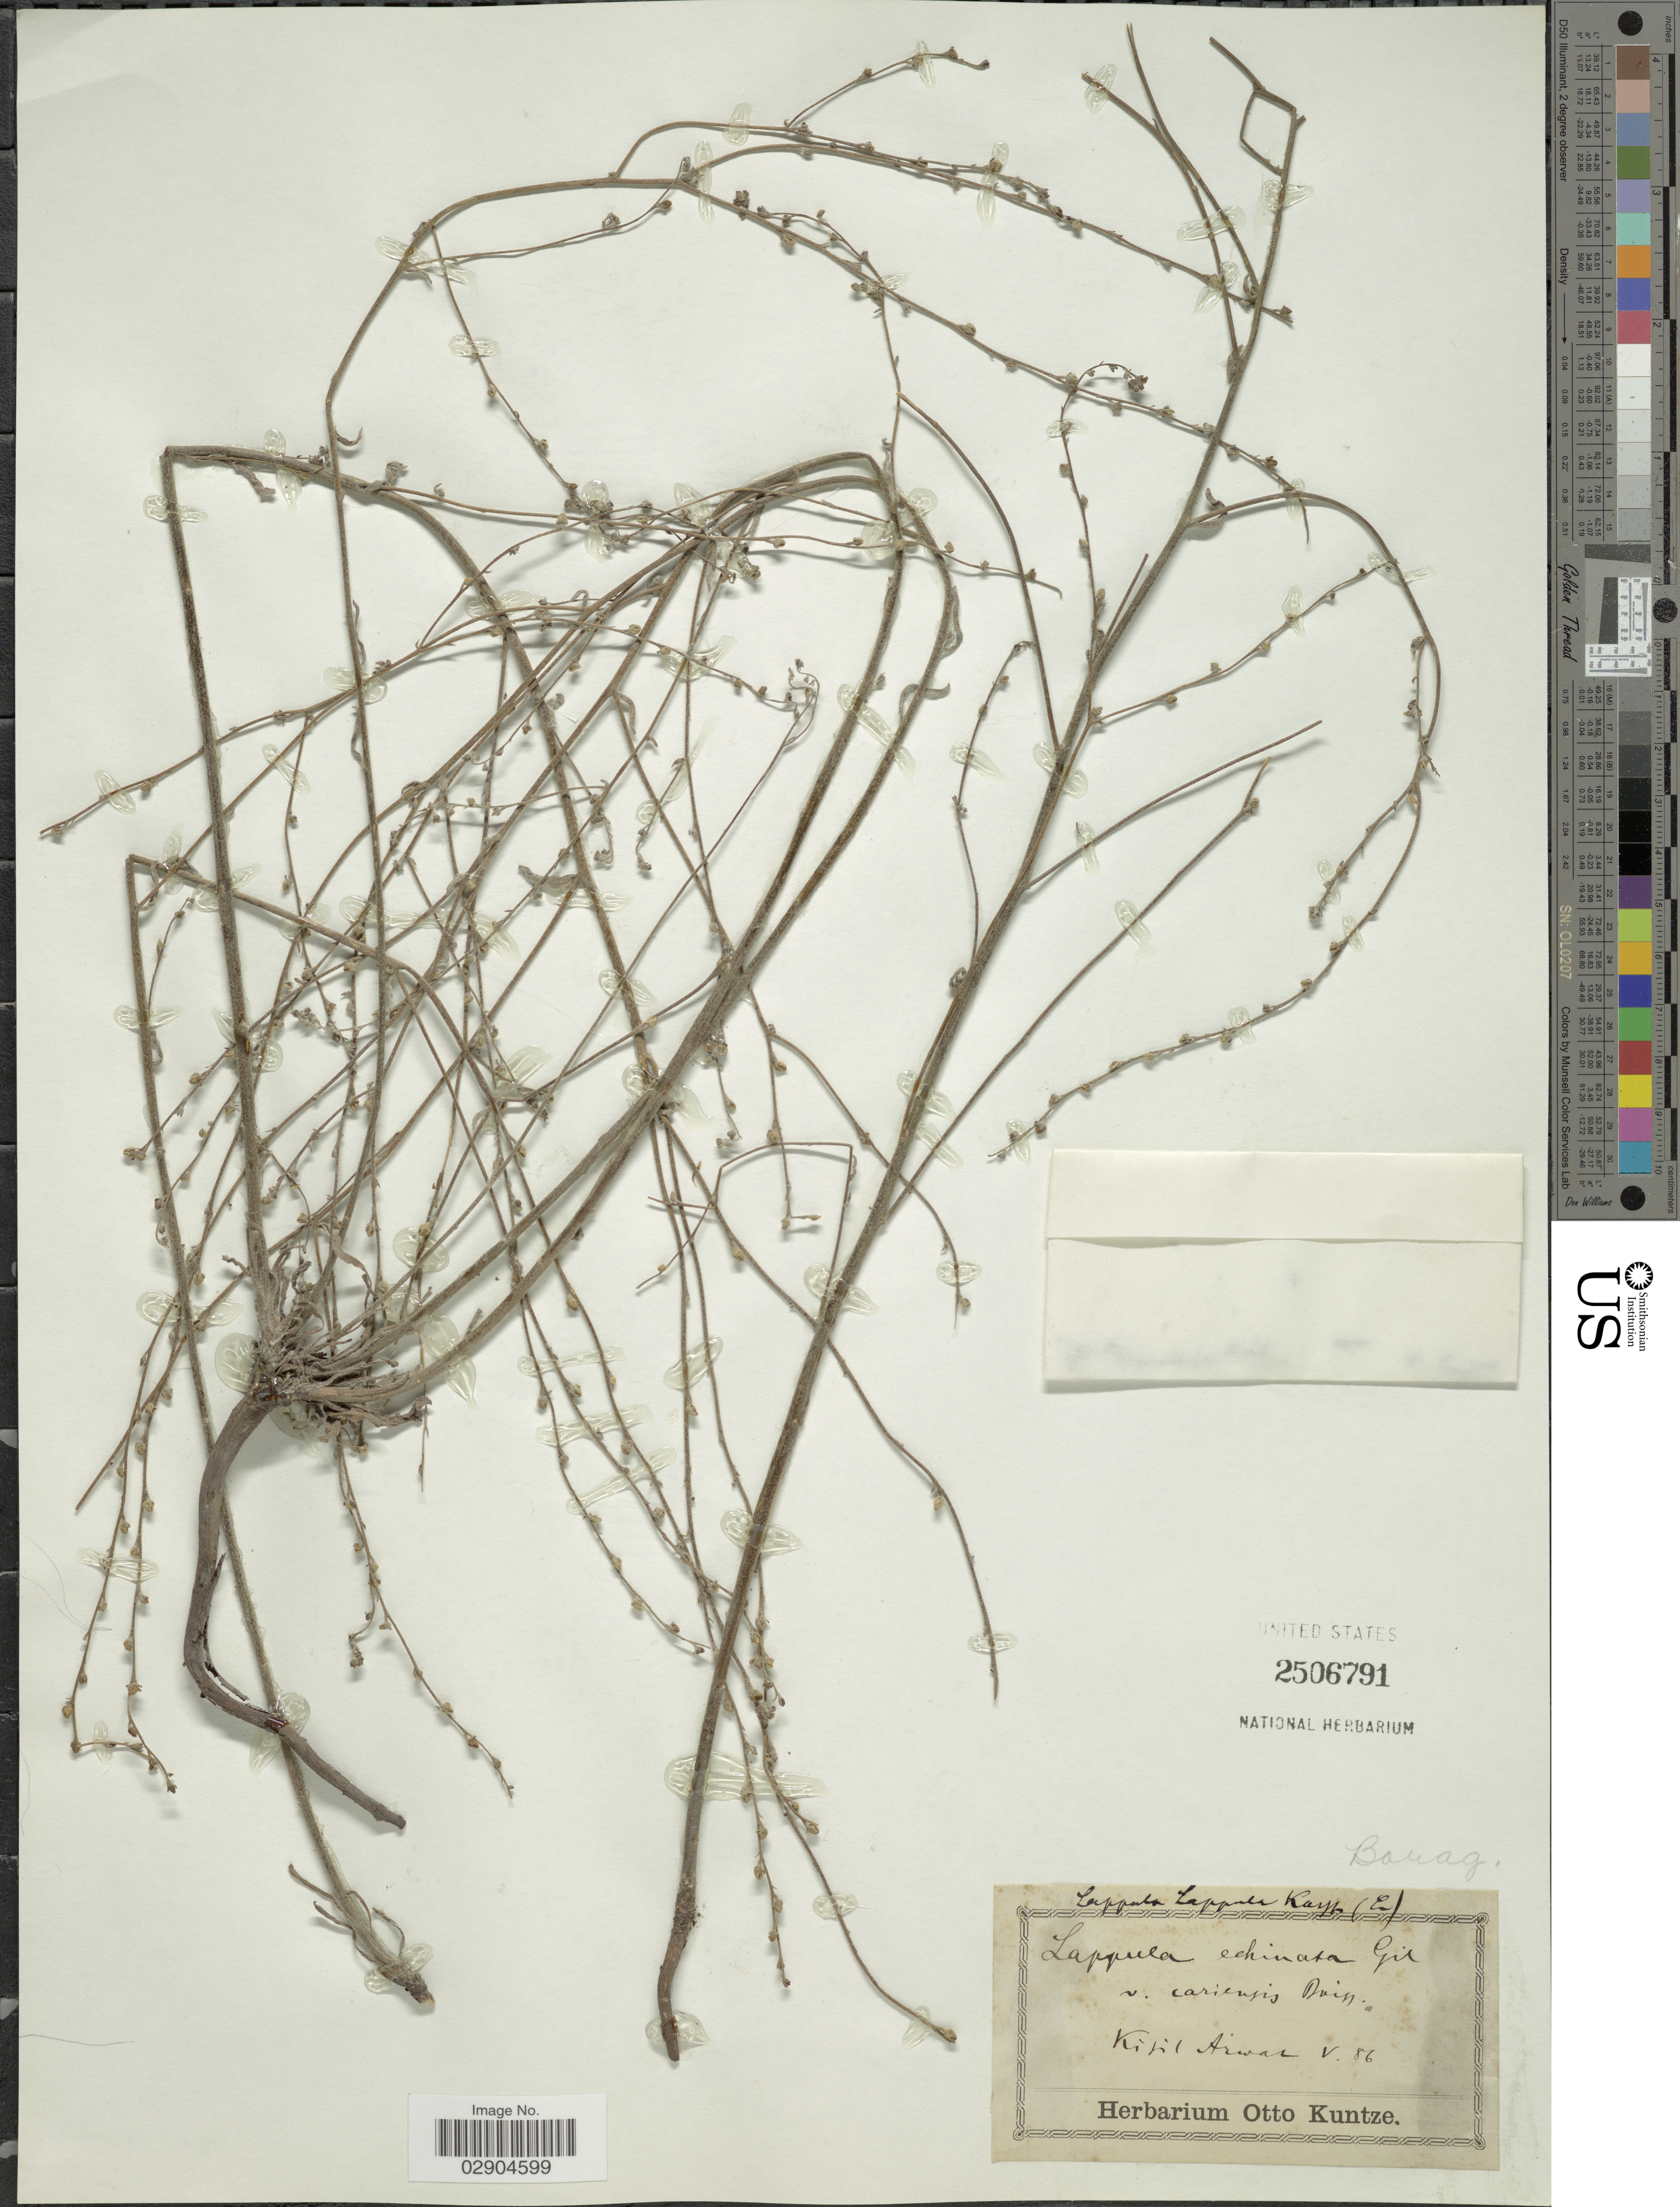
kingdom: Plantae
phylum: Tracheophyta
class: Magnoliopsida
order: Boraginales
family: Boraginaceae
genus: Lappula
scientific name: Lappula squarrosa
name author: (Retz.) Dumort.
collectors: ex herb. Otto Kuntze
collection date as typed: Transcribed d/m/y: /5/86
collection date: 1886-05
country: Turkmenistan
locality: Kisil Arwat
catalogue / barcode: US 2506791